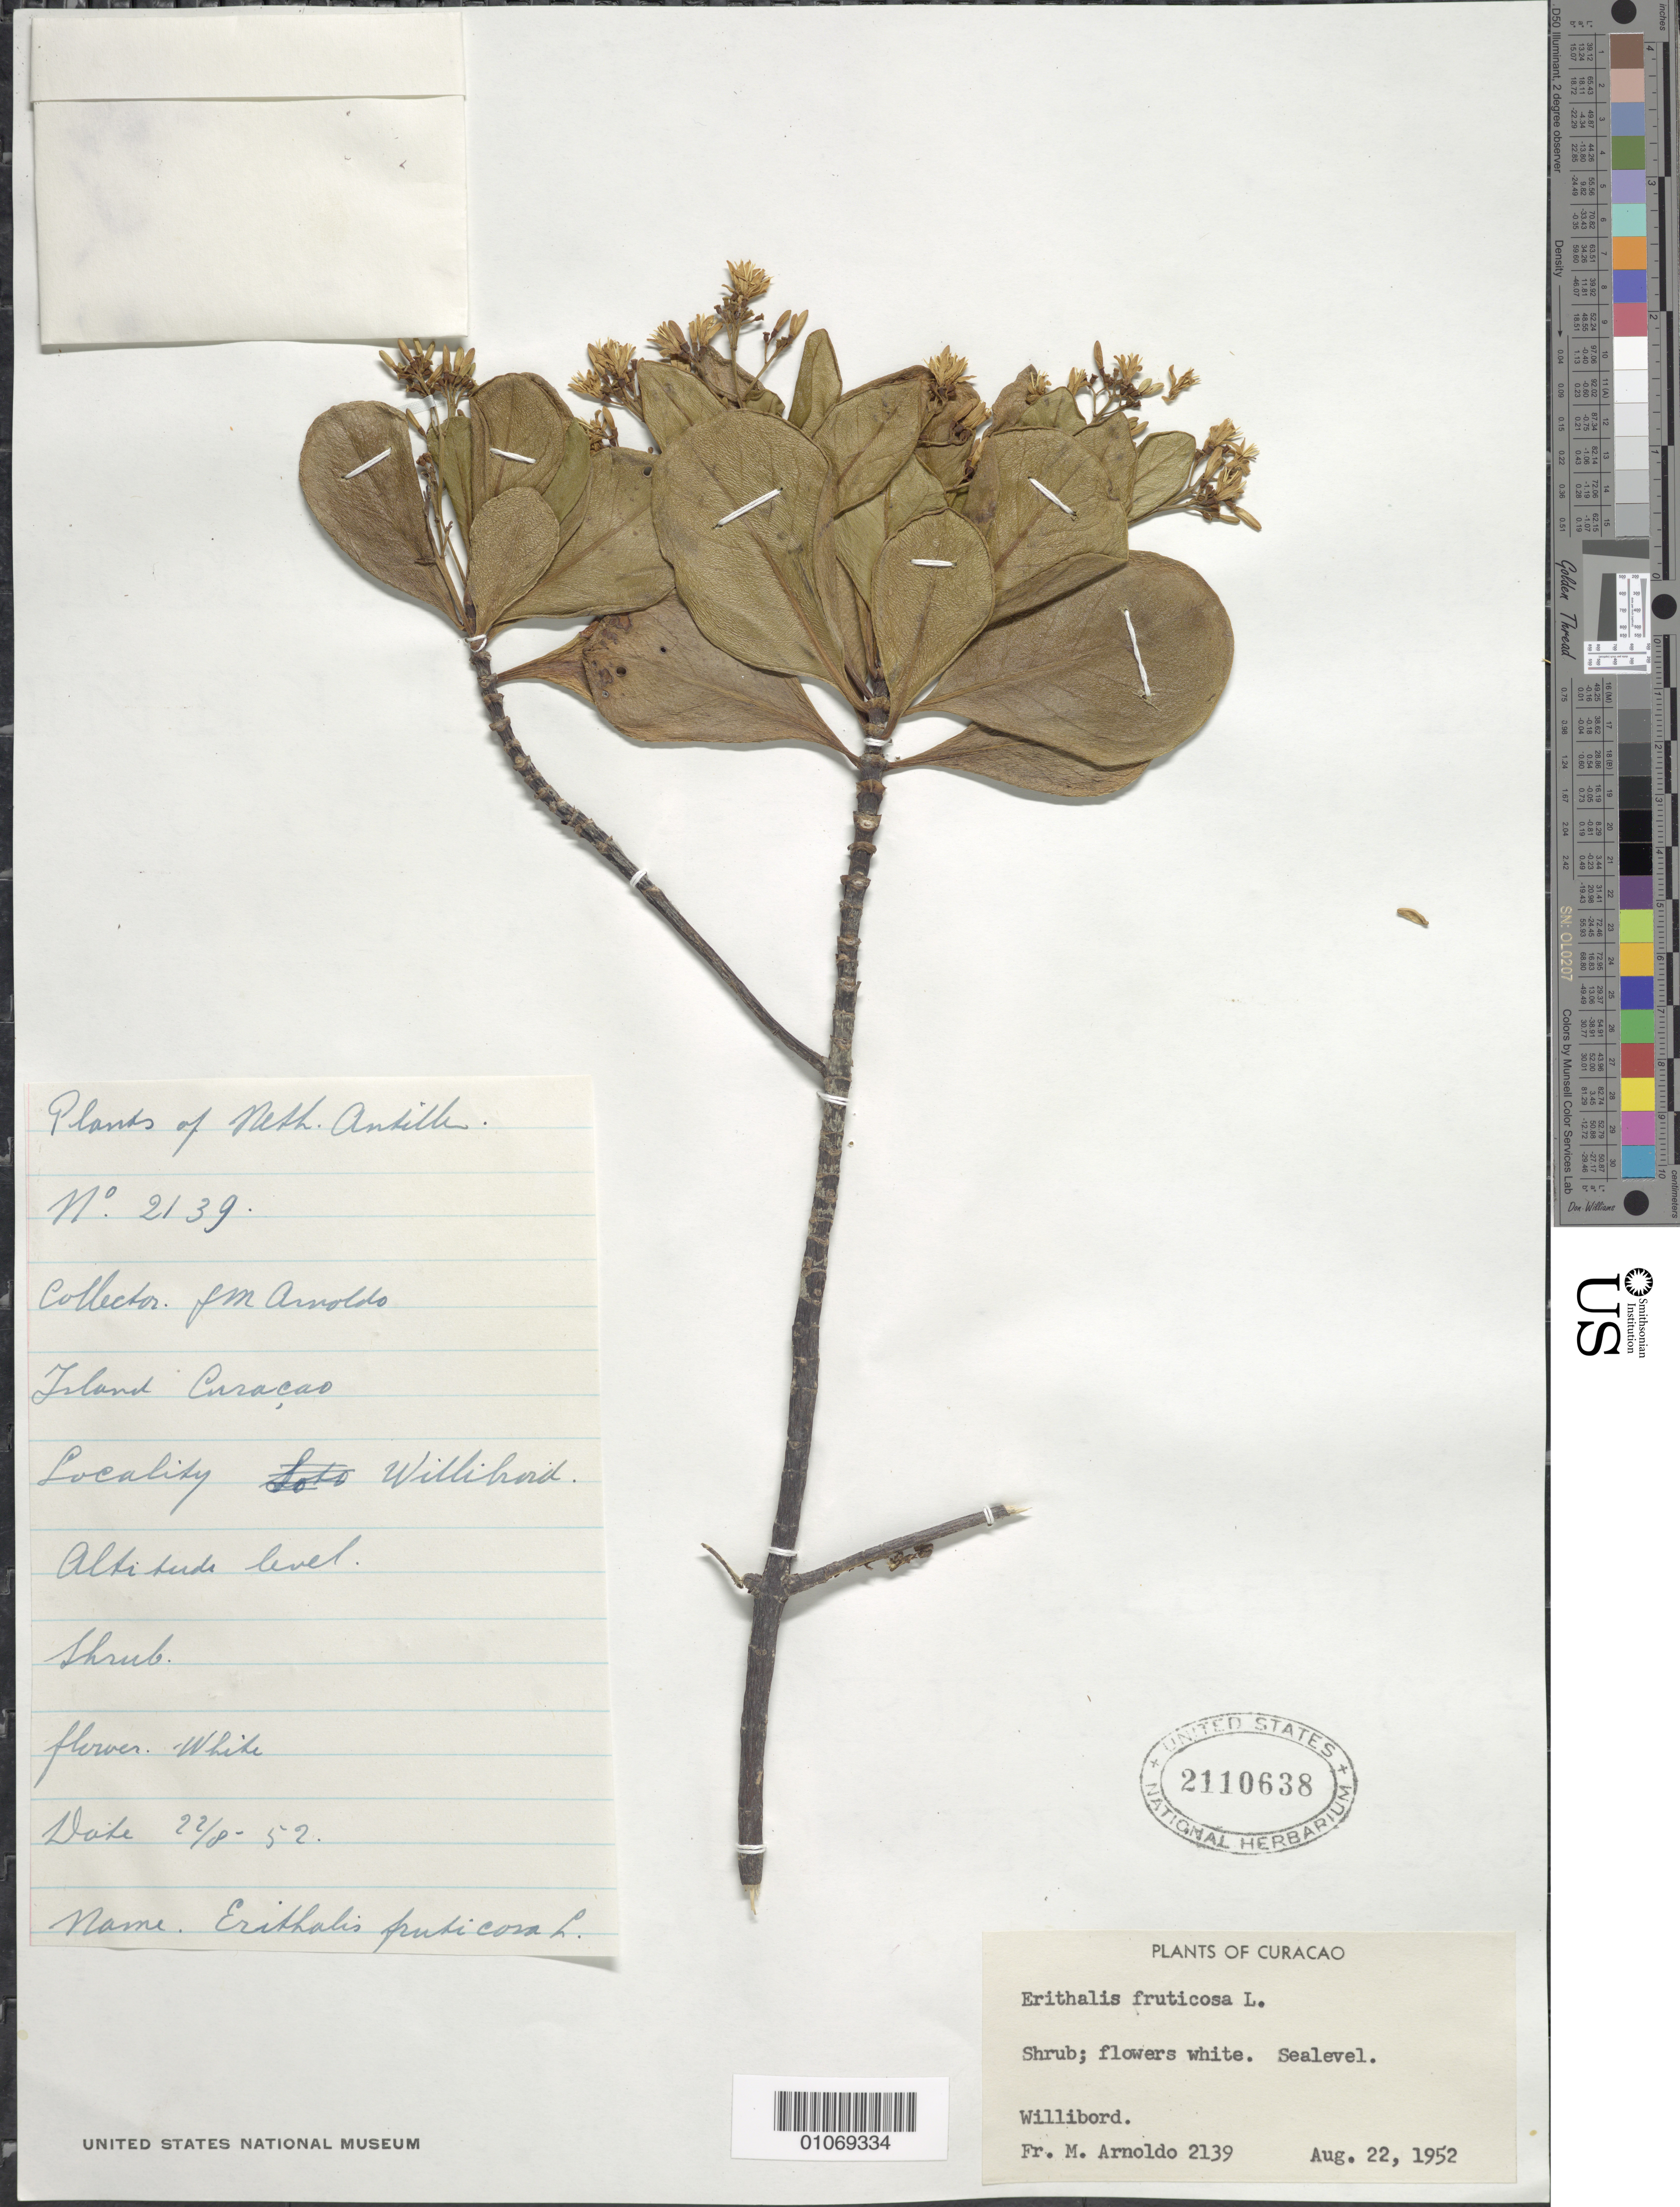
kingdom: Plantae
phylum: Tracheophyta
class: Magnoliopsida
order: Gentianales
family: Rubiaceae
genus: Erithalis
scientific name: Erithalis fruticosa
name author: L.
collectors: N. Arnoldo-Broeders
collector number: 2139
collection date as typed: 22 Aug 1952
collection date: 1952-08-22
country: Curaçao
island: Curaçao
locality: Willibord.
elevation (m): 0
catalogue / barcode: US 2110638